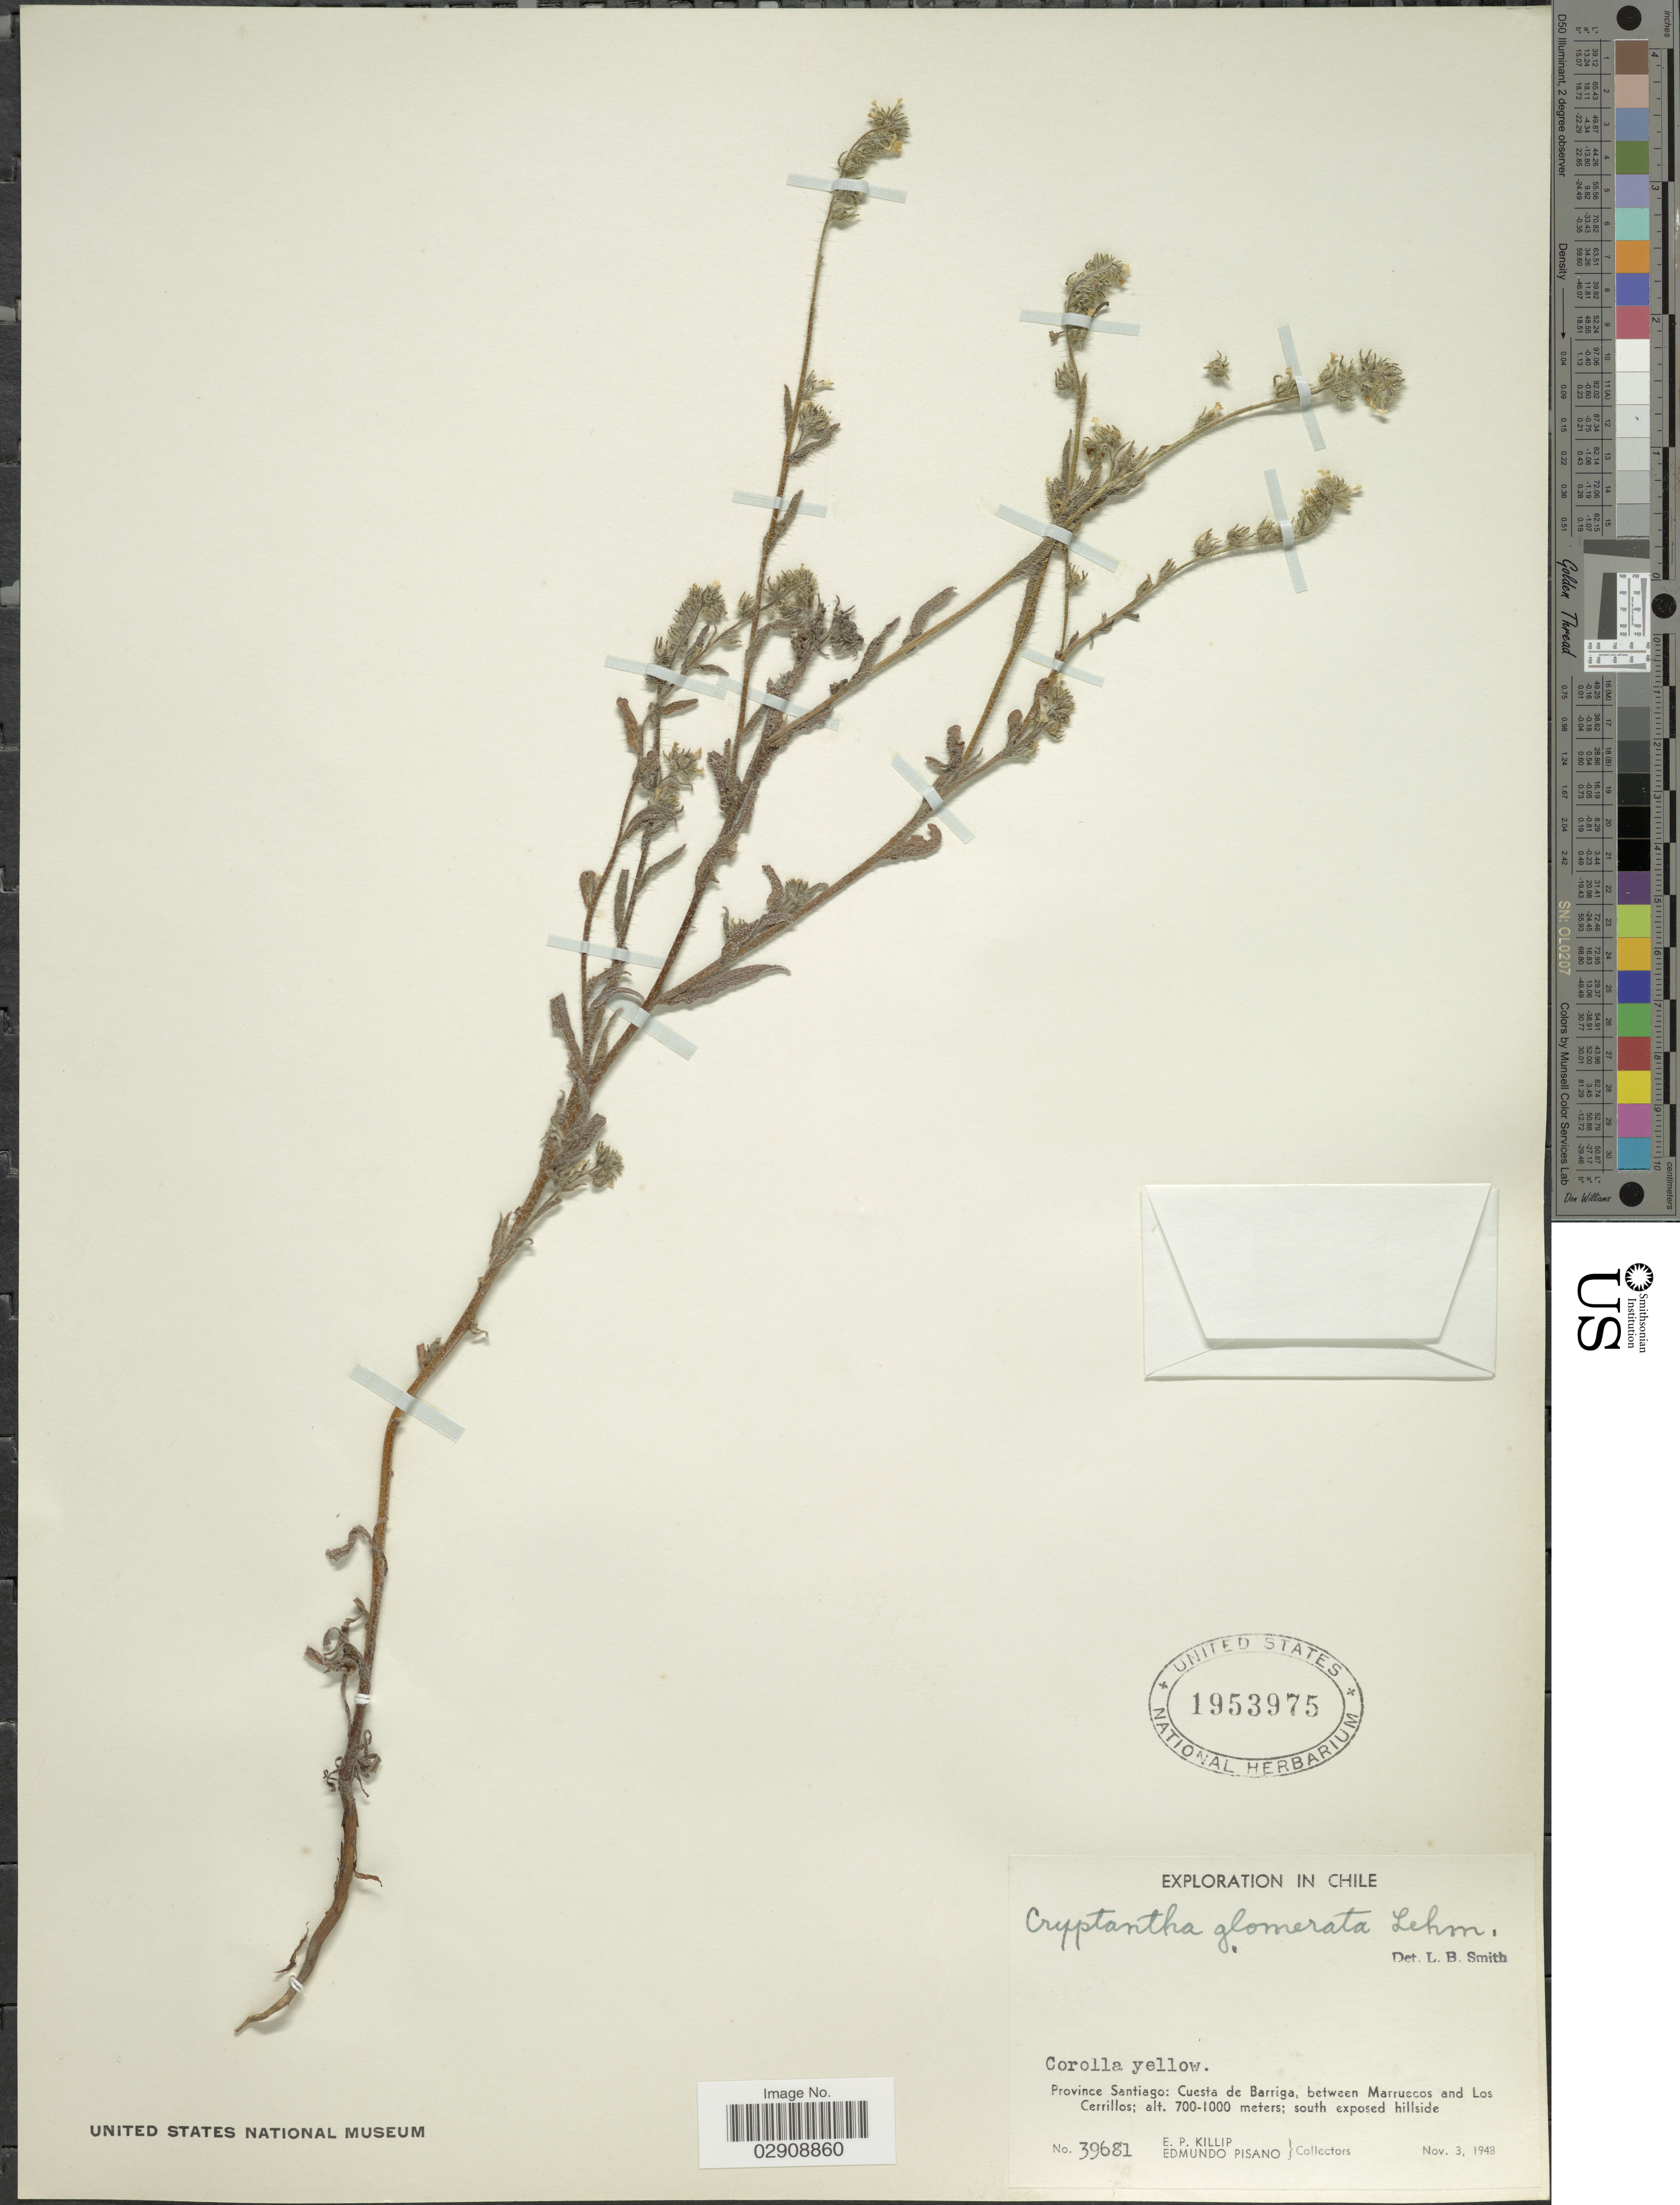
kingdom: Plantae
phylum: Tracheophyta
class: Magnoliopsida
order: Boraginales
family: Boraginaceae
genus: Cryptantha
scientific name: Cryptantha glomerata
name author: (G. Don) Lehm.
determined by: Moroni, Pablo, (SI), Instituto de Botanica Darwinion (ARGENTINA)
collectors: E. P. Killip & E. Pisano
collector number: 39681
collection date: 1948-11-03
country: Chile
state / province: Región Metropolitana (RM)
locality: Province Santiago: Cuesta de Barriga, between Marruecos and Los Cerrillos, south exposed hillside. Chile.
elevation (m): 700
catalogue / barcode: US 1953975